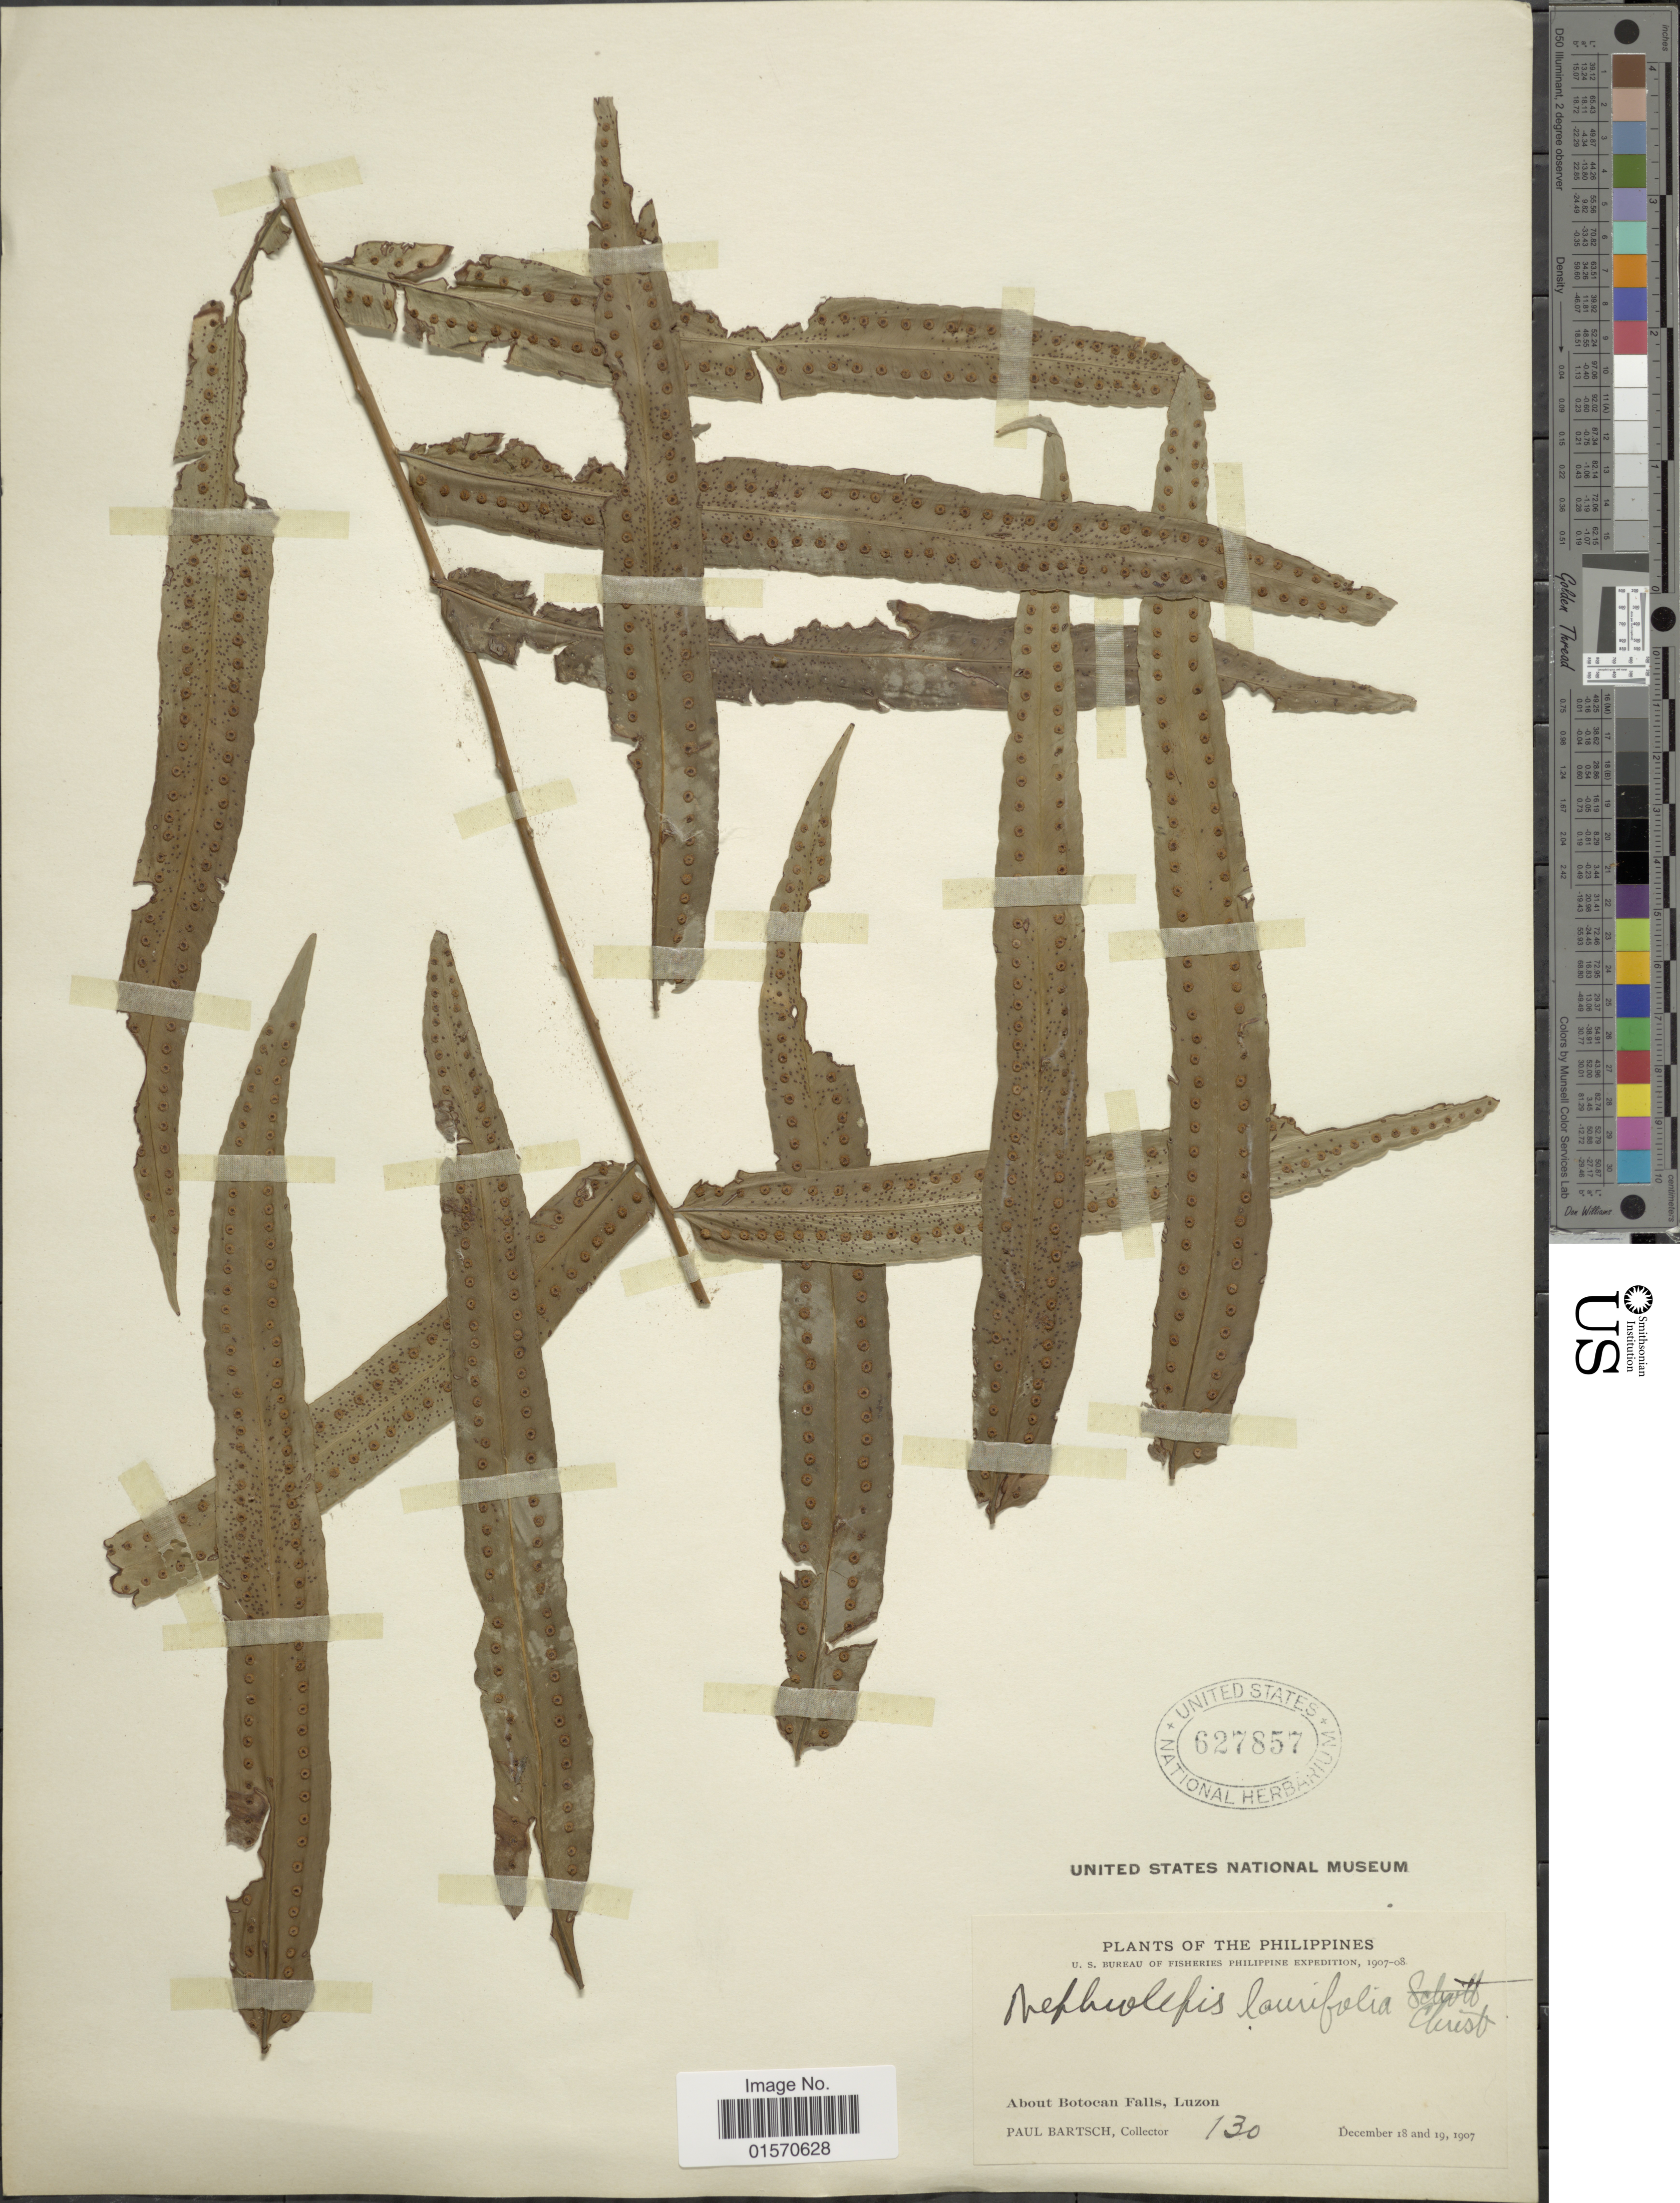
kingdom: Plantae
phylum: Tracheophyta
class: Polypodiopsida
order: Polypodiales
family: Nephrolepidaceae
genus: Nephrolepis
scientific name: Nephrolepis laurifolia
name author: Christ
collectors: P. Bartsch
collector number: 130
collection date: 1907-12-18/1907-12-19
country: Philippines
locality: About Botocan Falls, Luzon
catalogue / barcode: US 627857